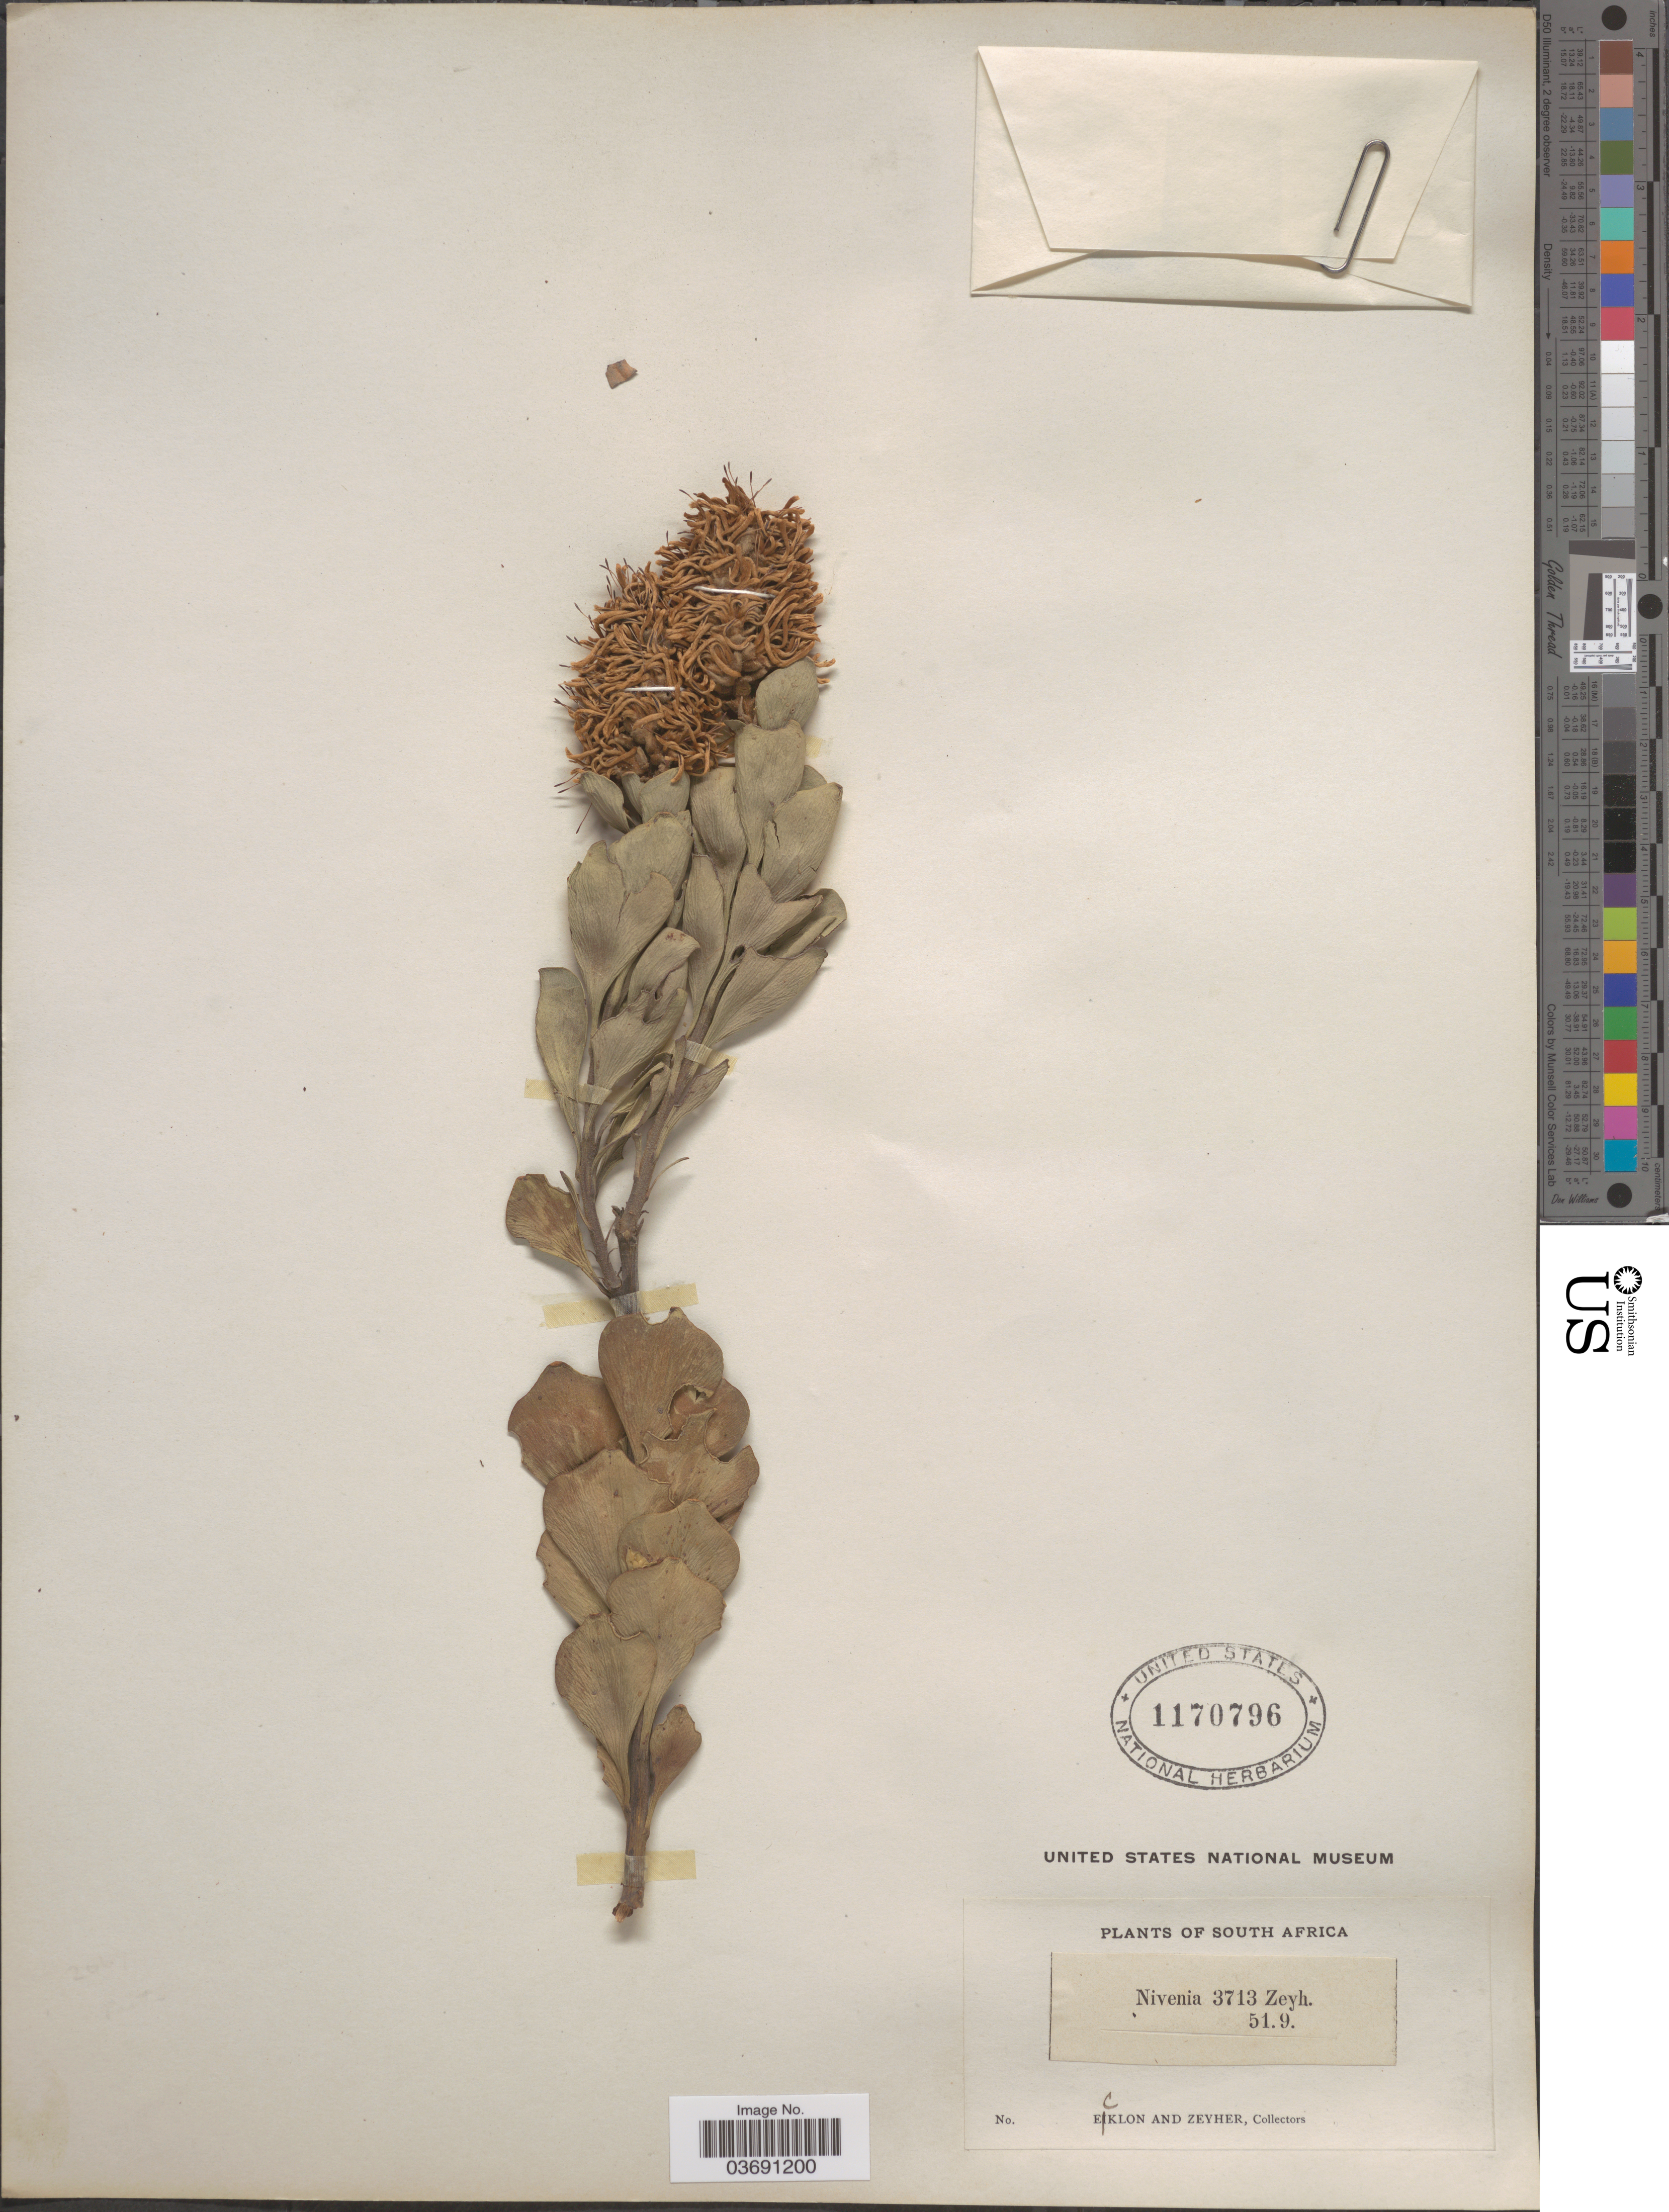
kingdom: Plantae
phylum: Tracheophyta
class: Magnoliopsida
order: Proteales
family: Proteaceae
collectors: -. Ecklon & -. Zeyher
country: South Africa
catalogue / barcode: US 1170796